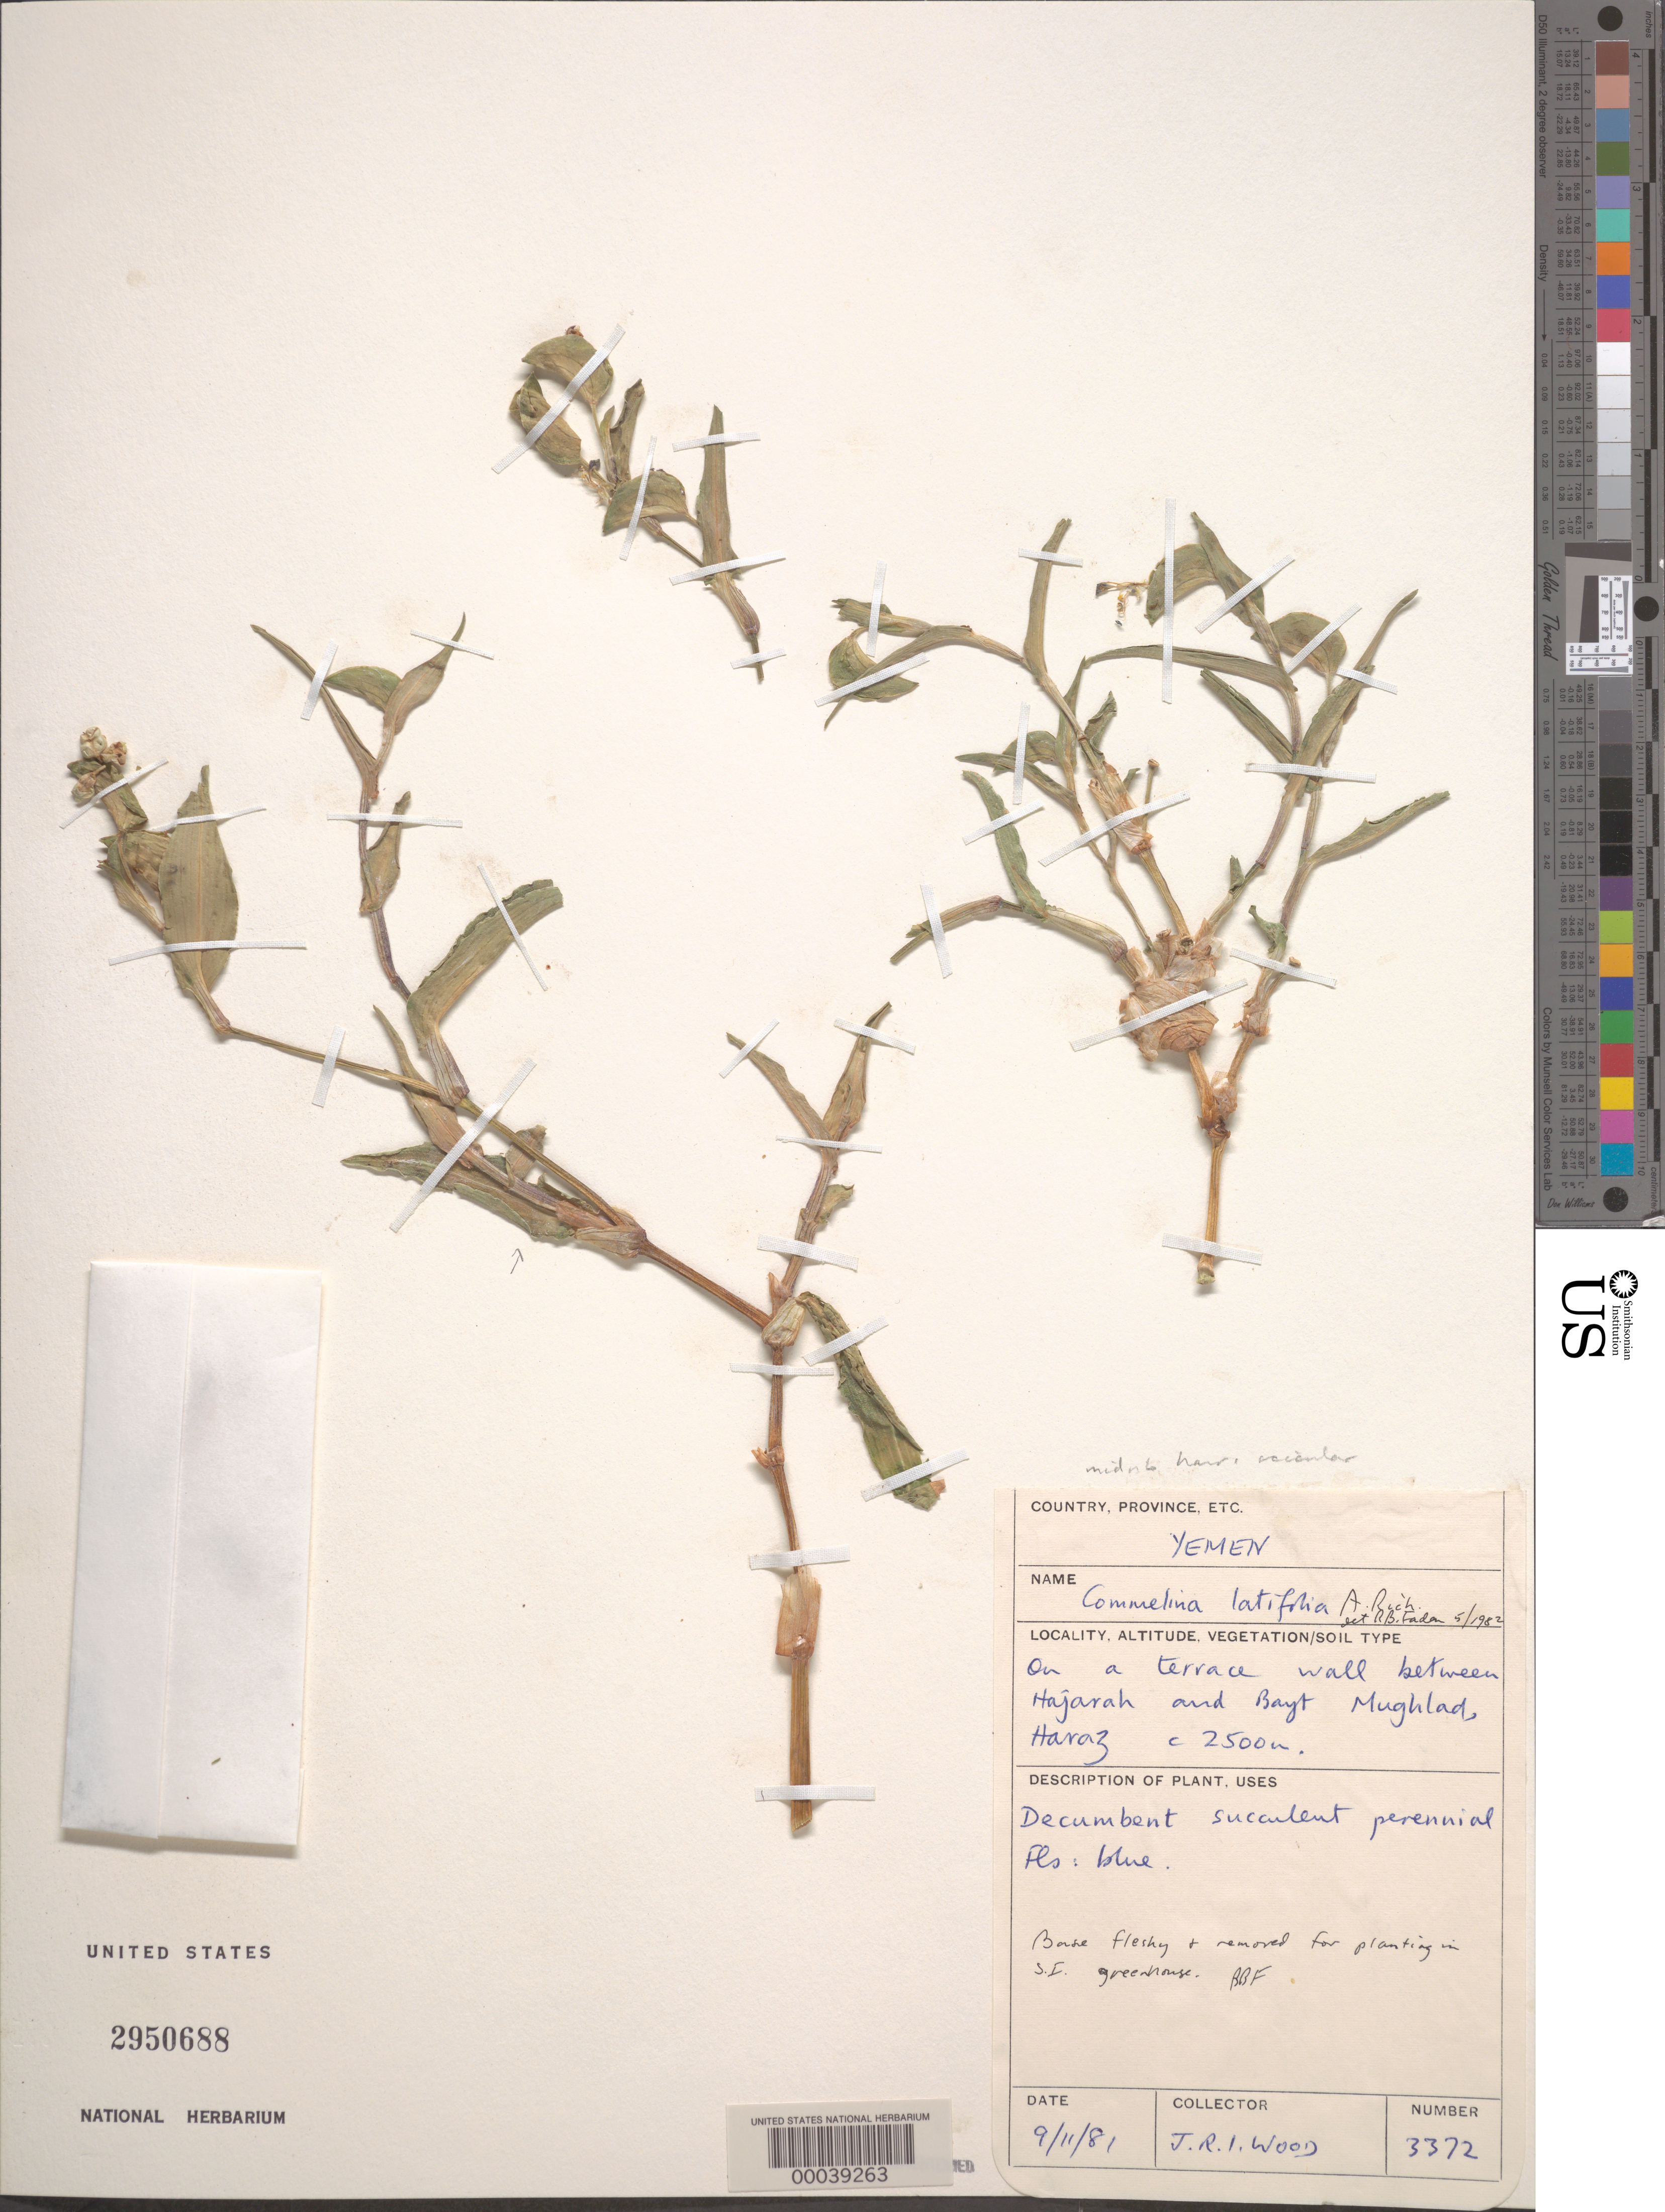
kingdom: Plantae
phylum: Tracheophyta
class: Liliopsida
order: Commelinales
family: Commelinaceae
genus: Commelina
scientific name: Commelina latifolia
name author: Hochst. ex A. Rich.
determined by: Faden, Robert B., (US), Smithsonian Institution - National Museum of Natural History (UNITED STATES)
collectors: J. R. I. Wood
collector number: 3372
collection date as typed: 09 Nov 1981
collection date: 1981-11-09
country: Yemen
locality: Between Haraz and Bayt Mughlad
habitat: Terrace wall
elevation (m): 2500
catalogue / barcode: US 2950688